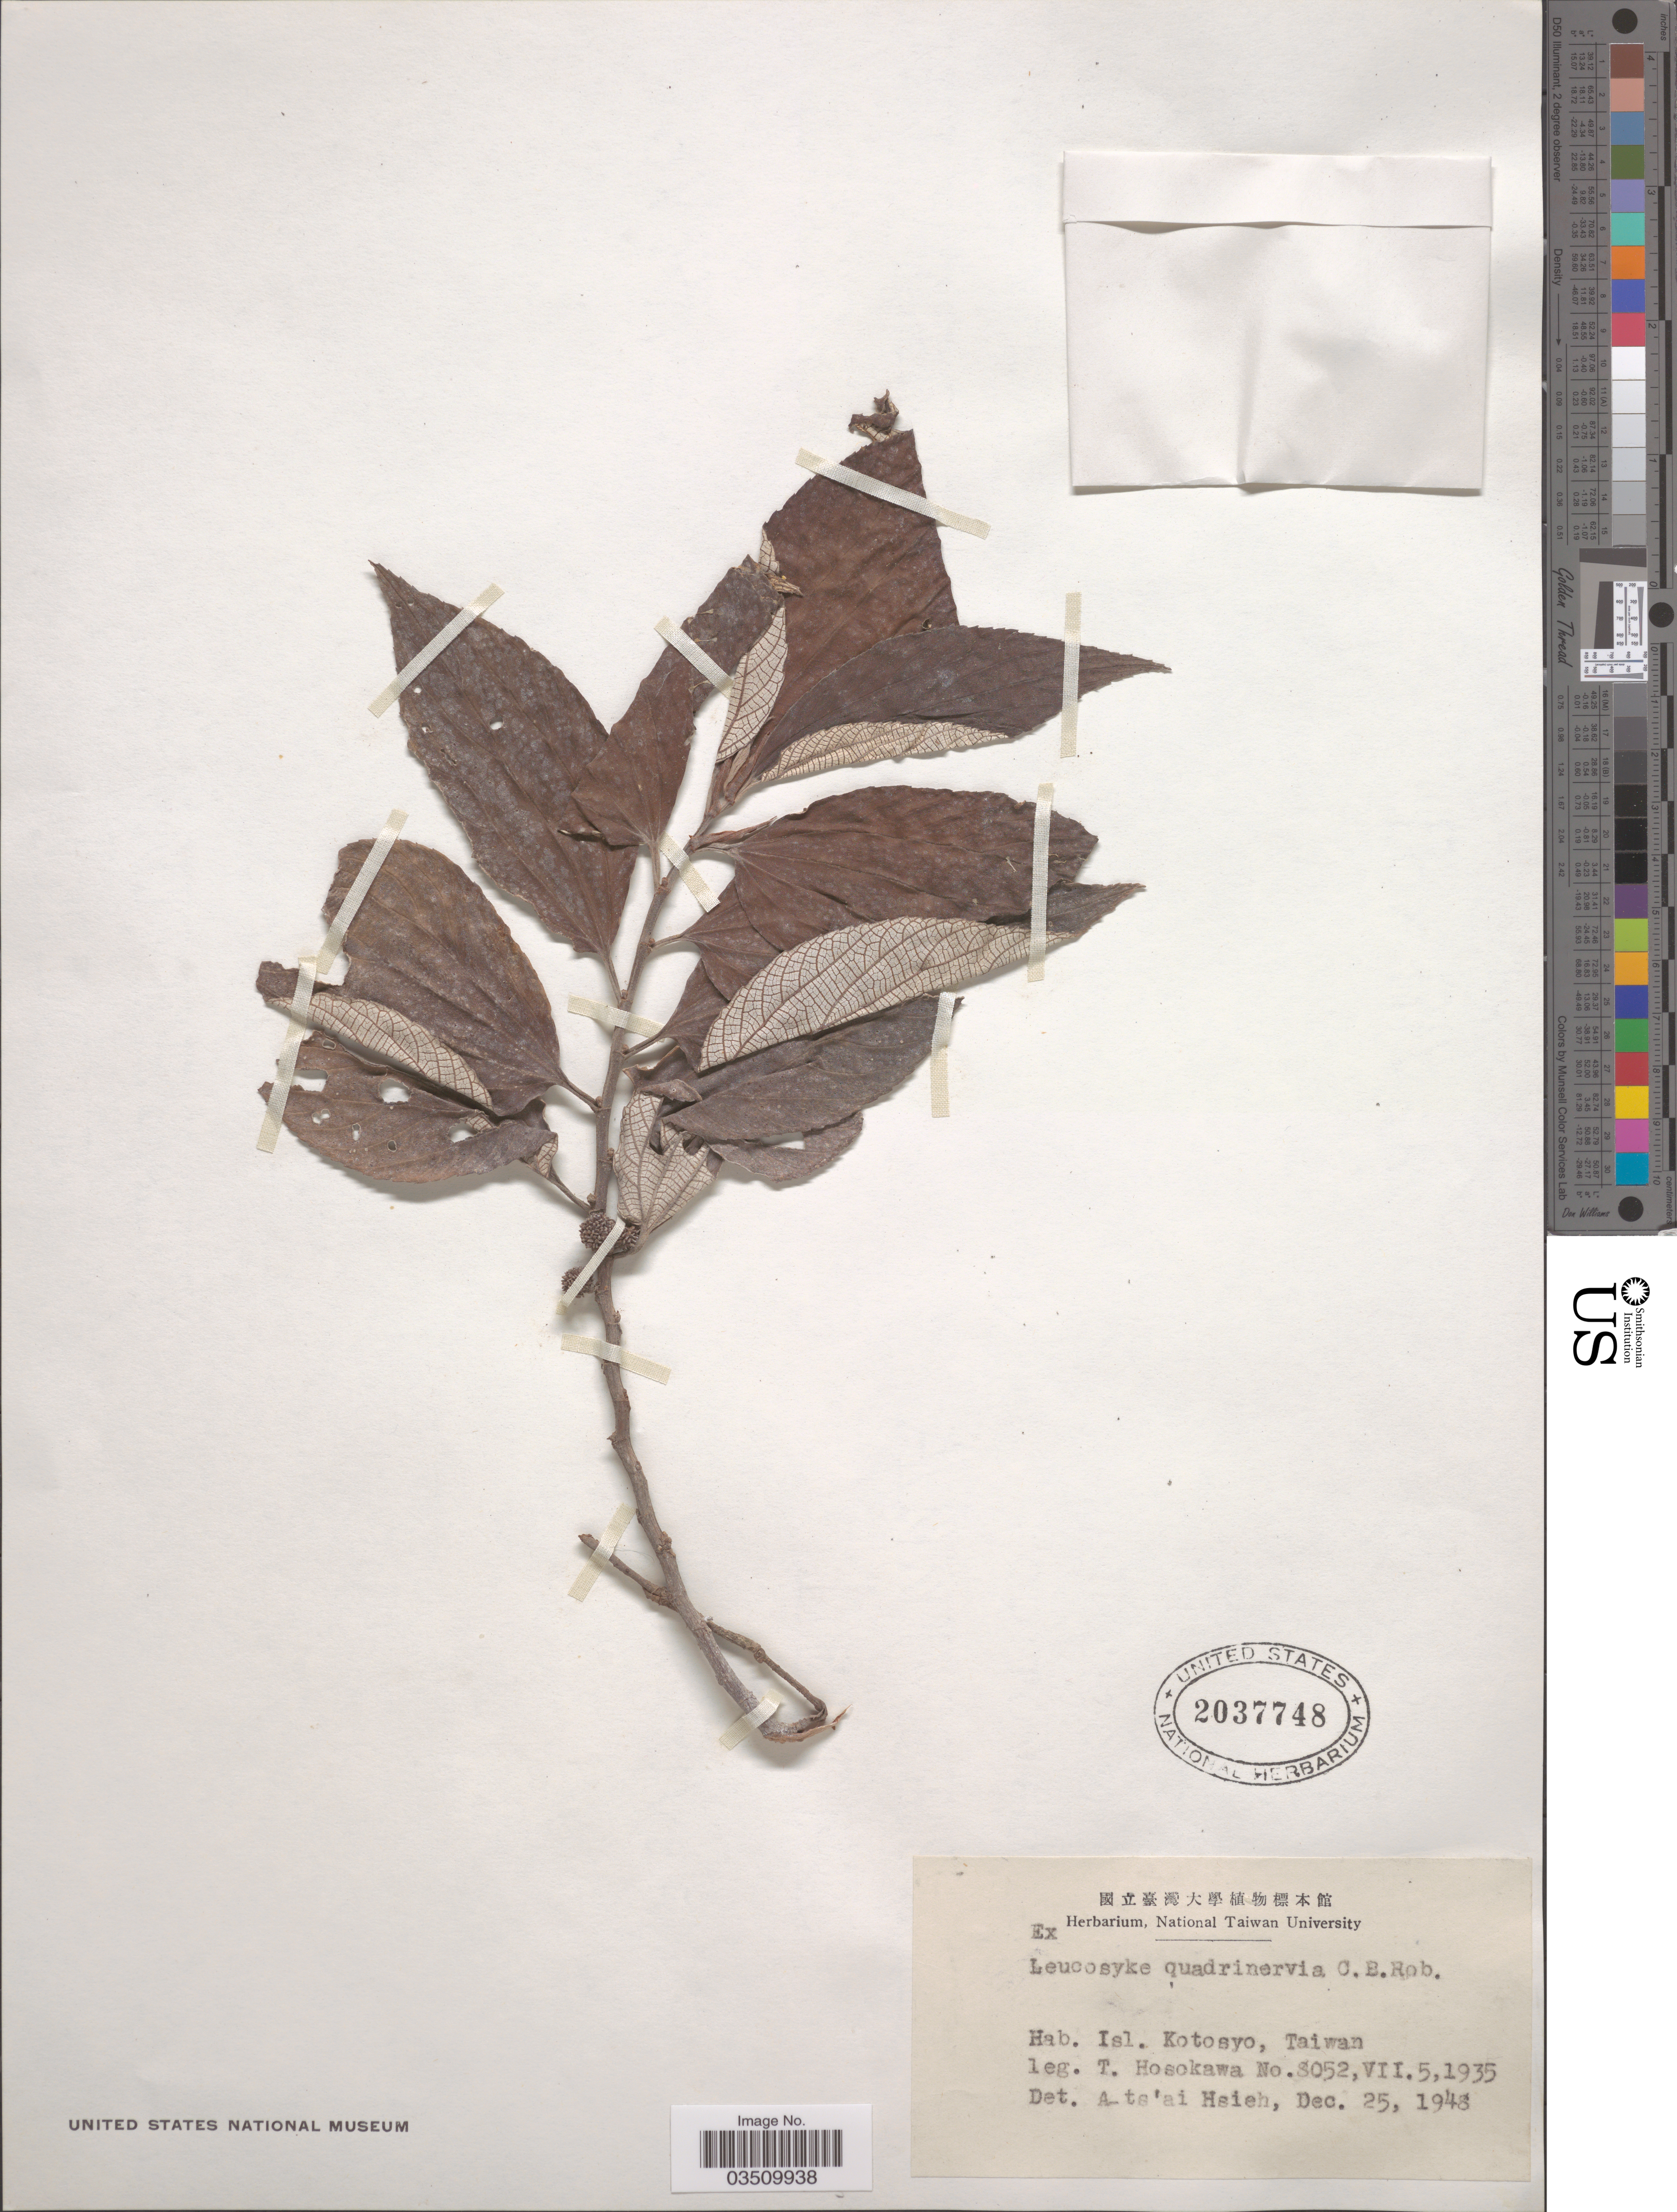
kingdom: Plantae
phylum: Tracheophyta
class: Magnoliopsida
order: Rosales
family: Urticaceae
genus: Leucosyke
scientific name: Leucosyke quadrinervia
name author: C.B. Rob.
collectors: T. Hosokawa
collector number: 8052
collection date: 1935-07-05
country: Taiwan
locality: Isl. Kotosyo.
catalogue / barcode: US 2037748